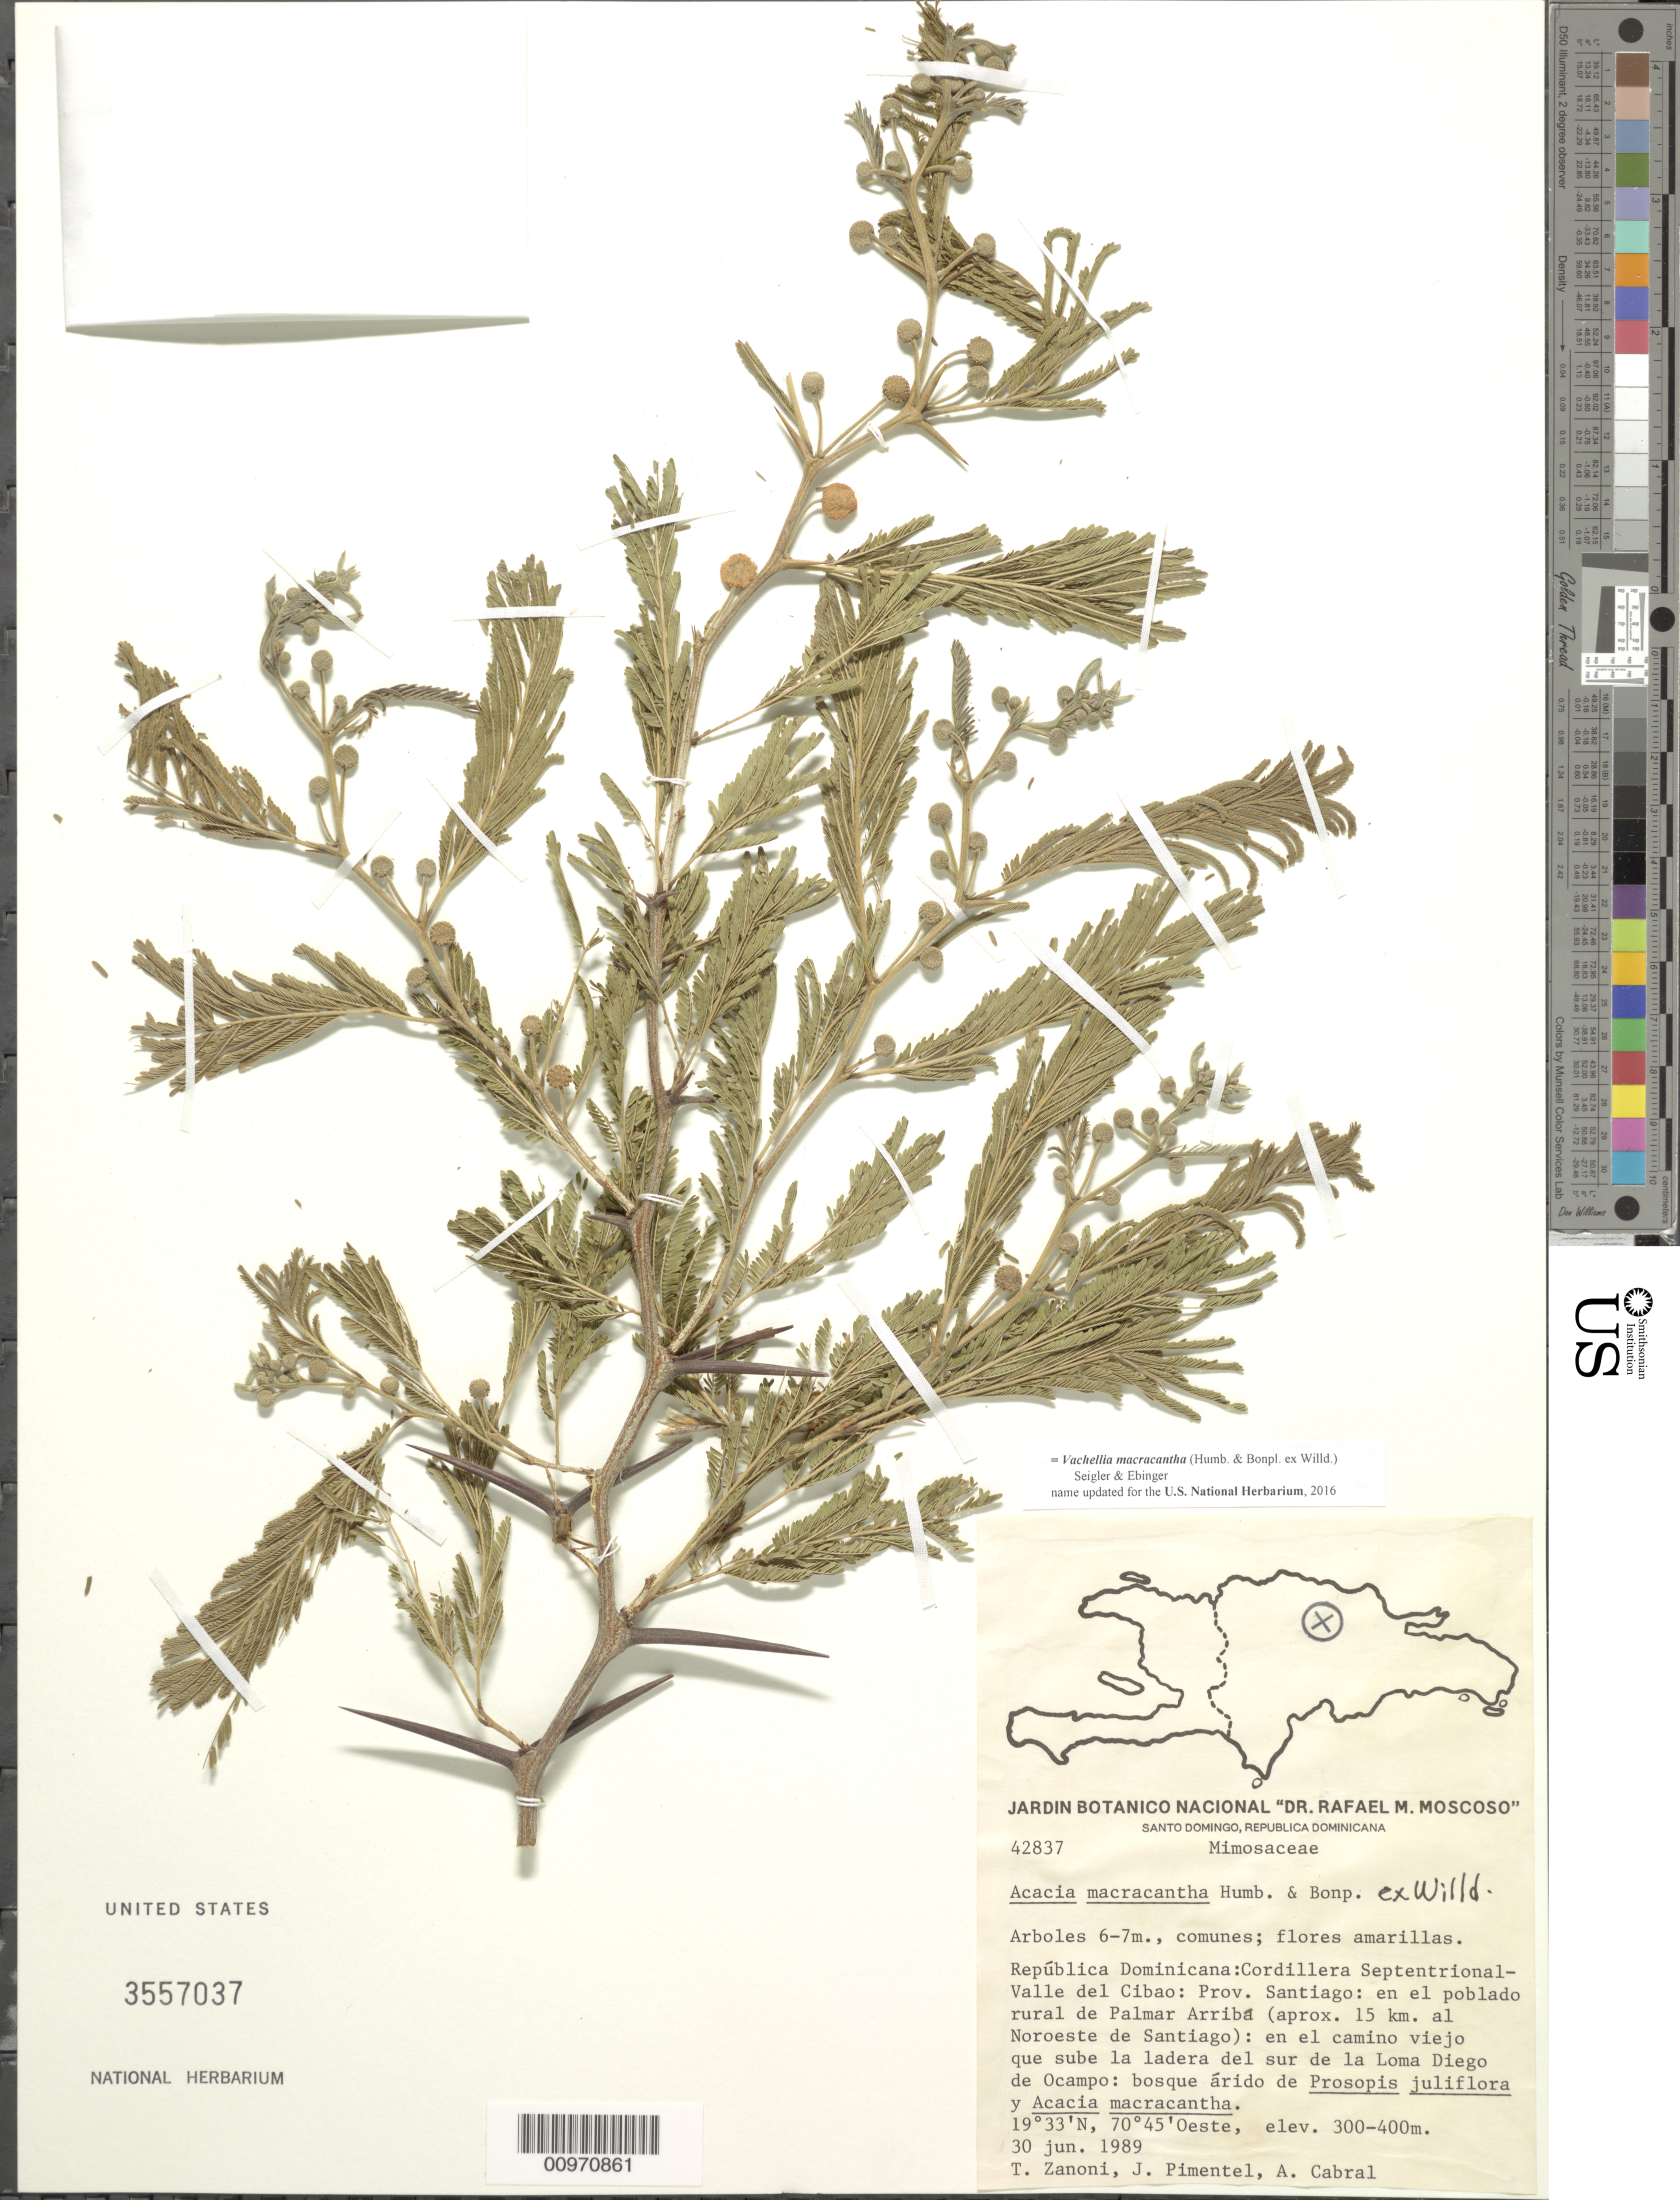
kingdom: Plantae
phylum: Tracheophyta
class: Magnoliopsida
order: Fabales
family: Fabaceae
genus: Vachellia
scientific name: Vachellia macracantha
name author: (Humb. & Bonpl. ex Willd.) Seigler & Ebinger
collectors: T. A. Zanoni, J. Pimentel & A. Cabral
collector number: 42837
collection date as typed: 20 Jun 1989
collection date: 1989-06-20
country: Dominican Republic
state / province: Santiago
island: Hispaniola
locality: Cordillera Septentrional-Valle del Cibao, en el poblado rural de Palmar Arriba (aprox. 15 km al noroeste de Santiago) en el camino viejo que sube la ladera del sur de la Loma Diego de Ocampo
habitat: Bosque árido de Prosopis juliflora y Acacia macracantha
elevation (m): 300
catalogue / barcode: US 3557037